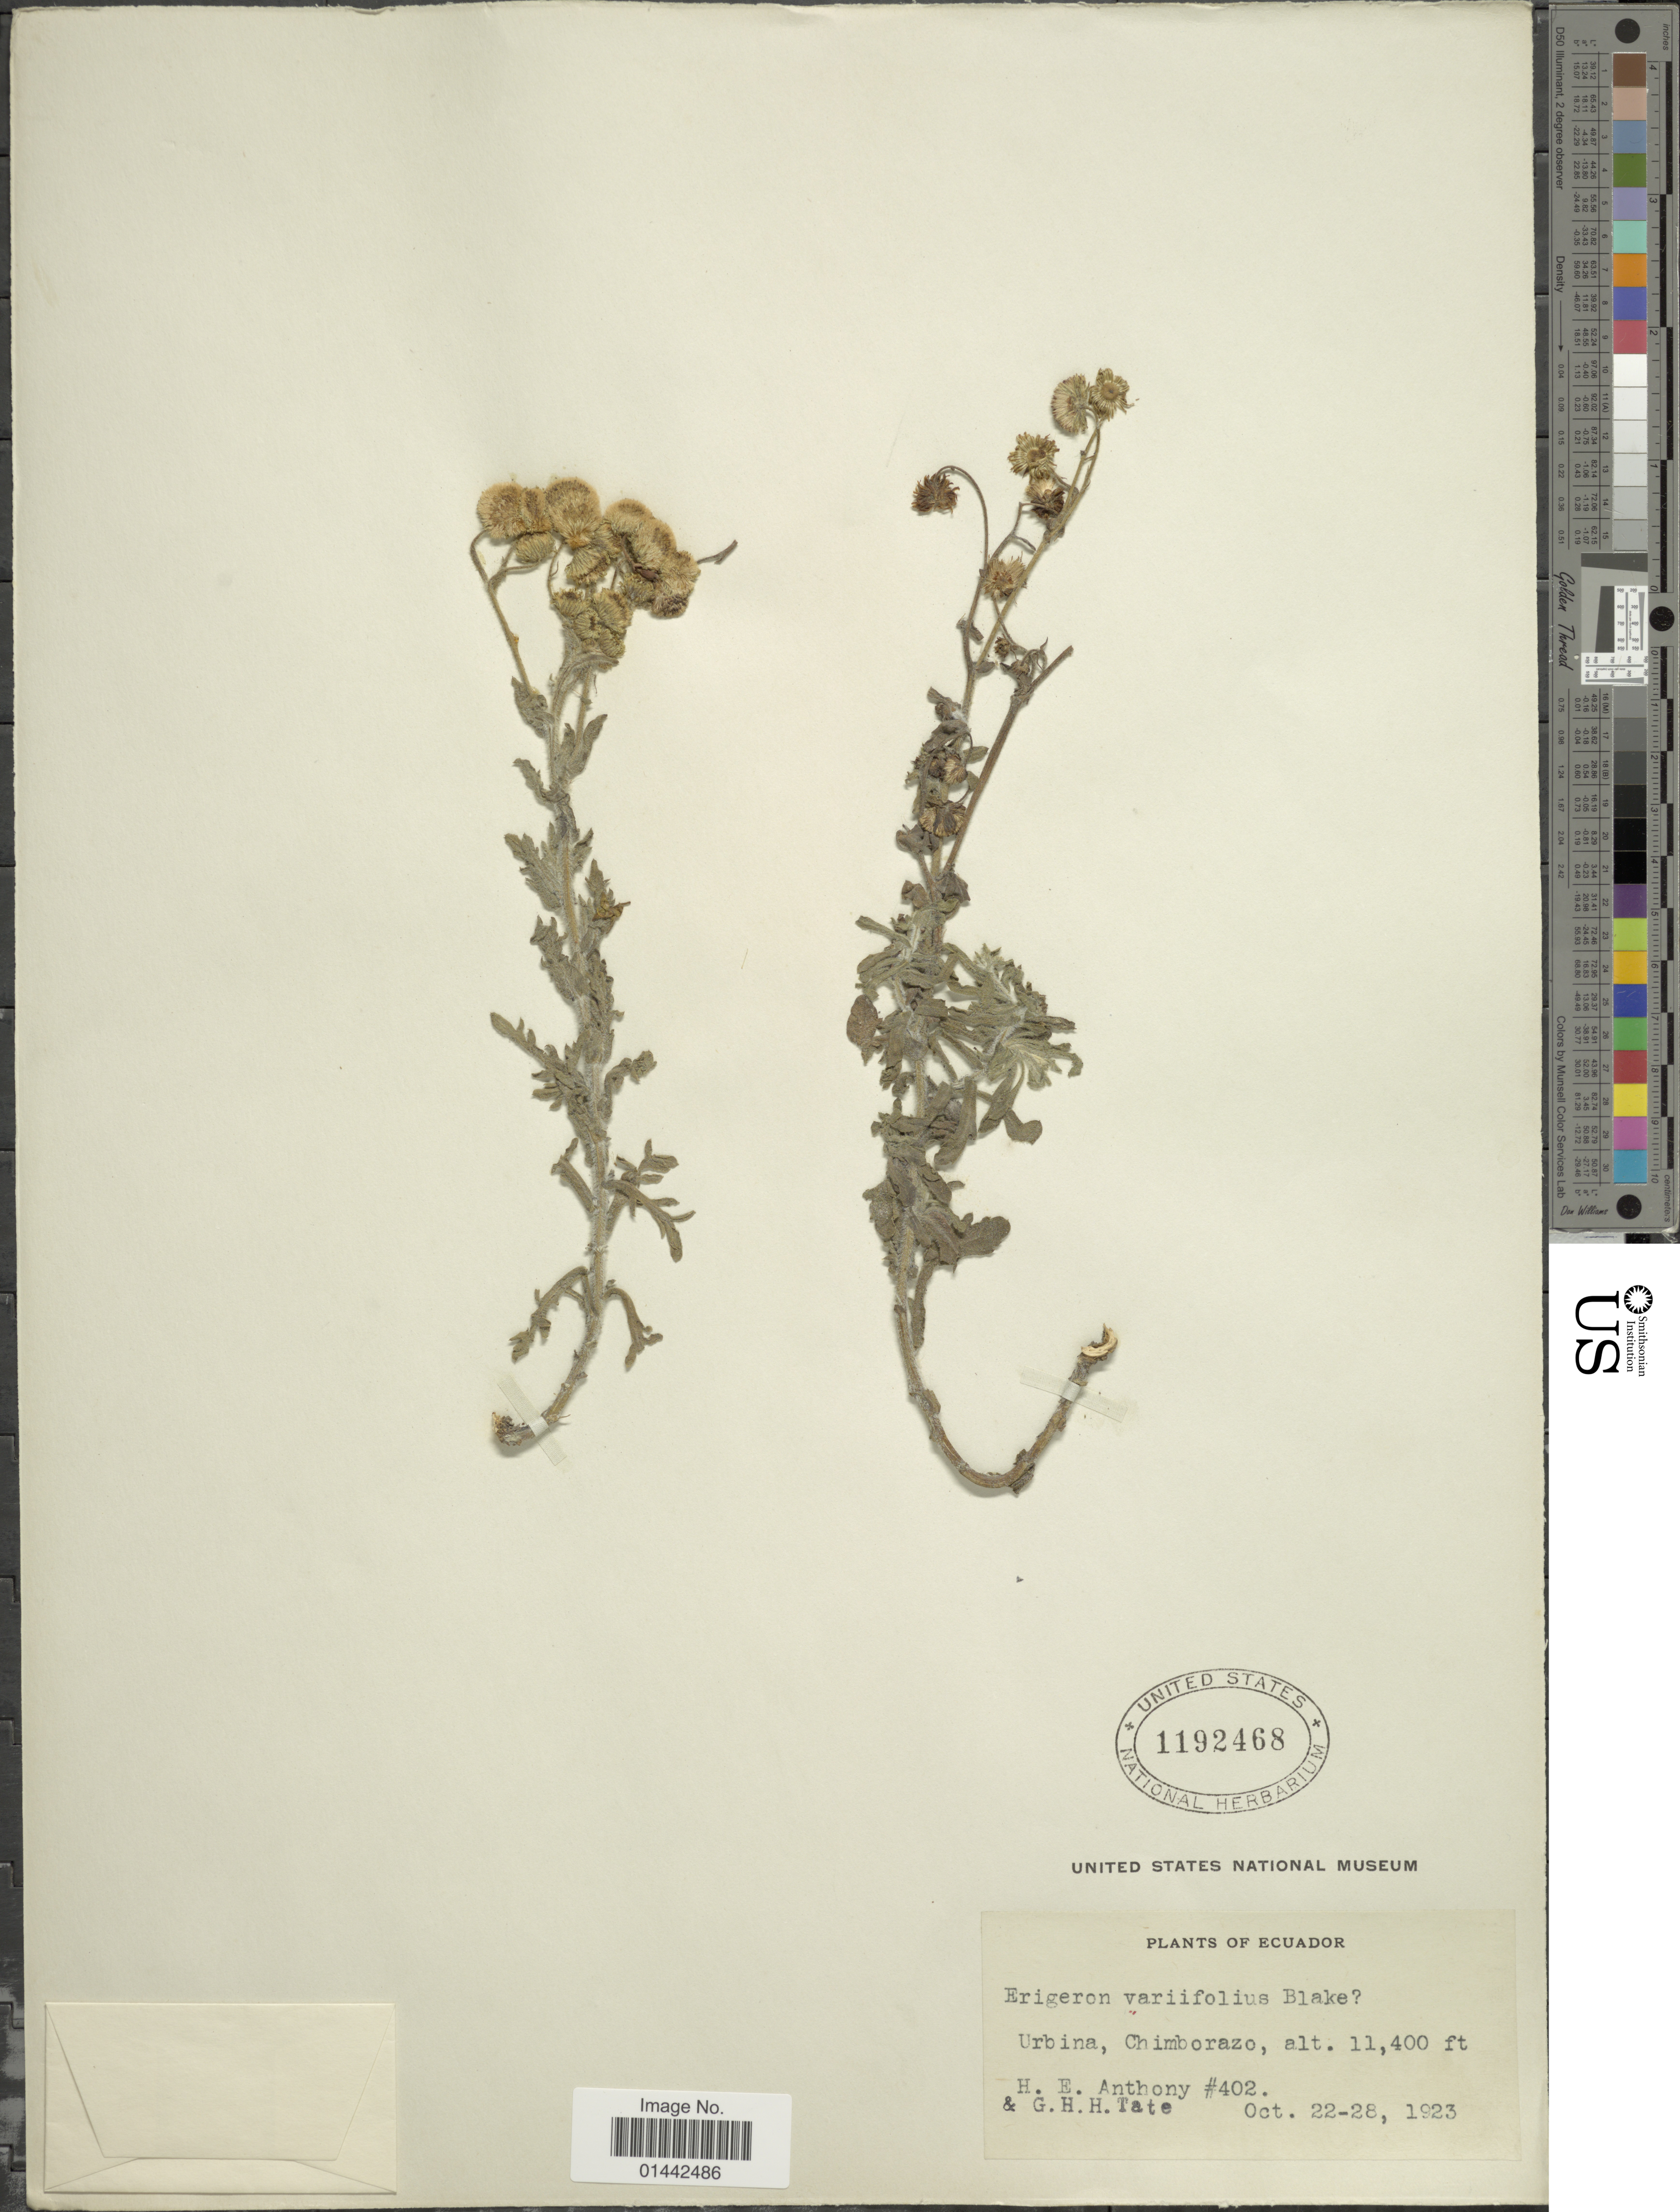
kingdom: Plantae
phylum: Tracheophyta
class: Magnoliopsida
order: Asterales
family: Asteraceae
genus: Erigeron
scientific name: Erigeron variifolius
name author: S.F. Blake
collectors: H. E. Anthony & G. H. H.Tate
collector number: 402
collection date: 1923-10-22/1923-10-28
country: Ecuador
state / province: Chimborazo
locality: Urbina.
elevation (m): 3475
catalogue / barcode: US 1192468